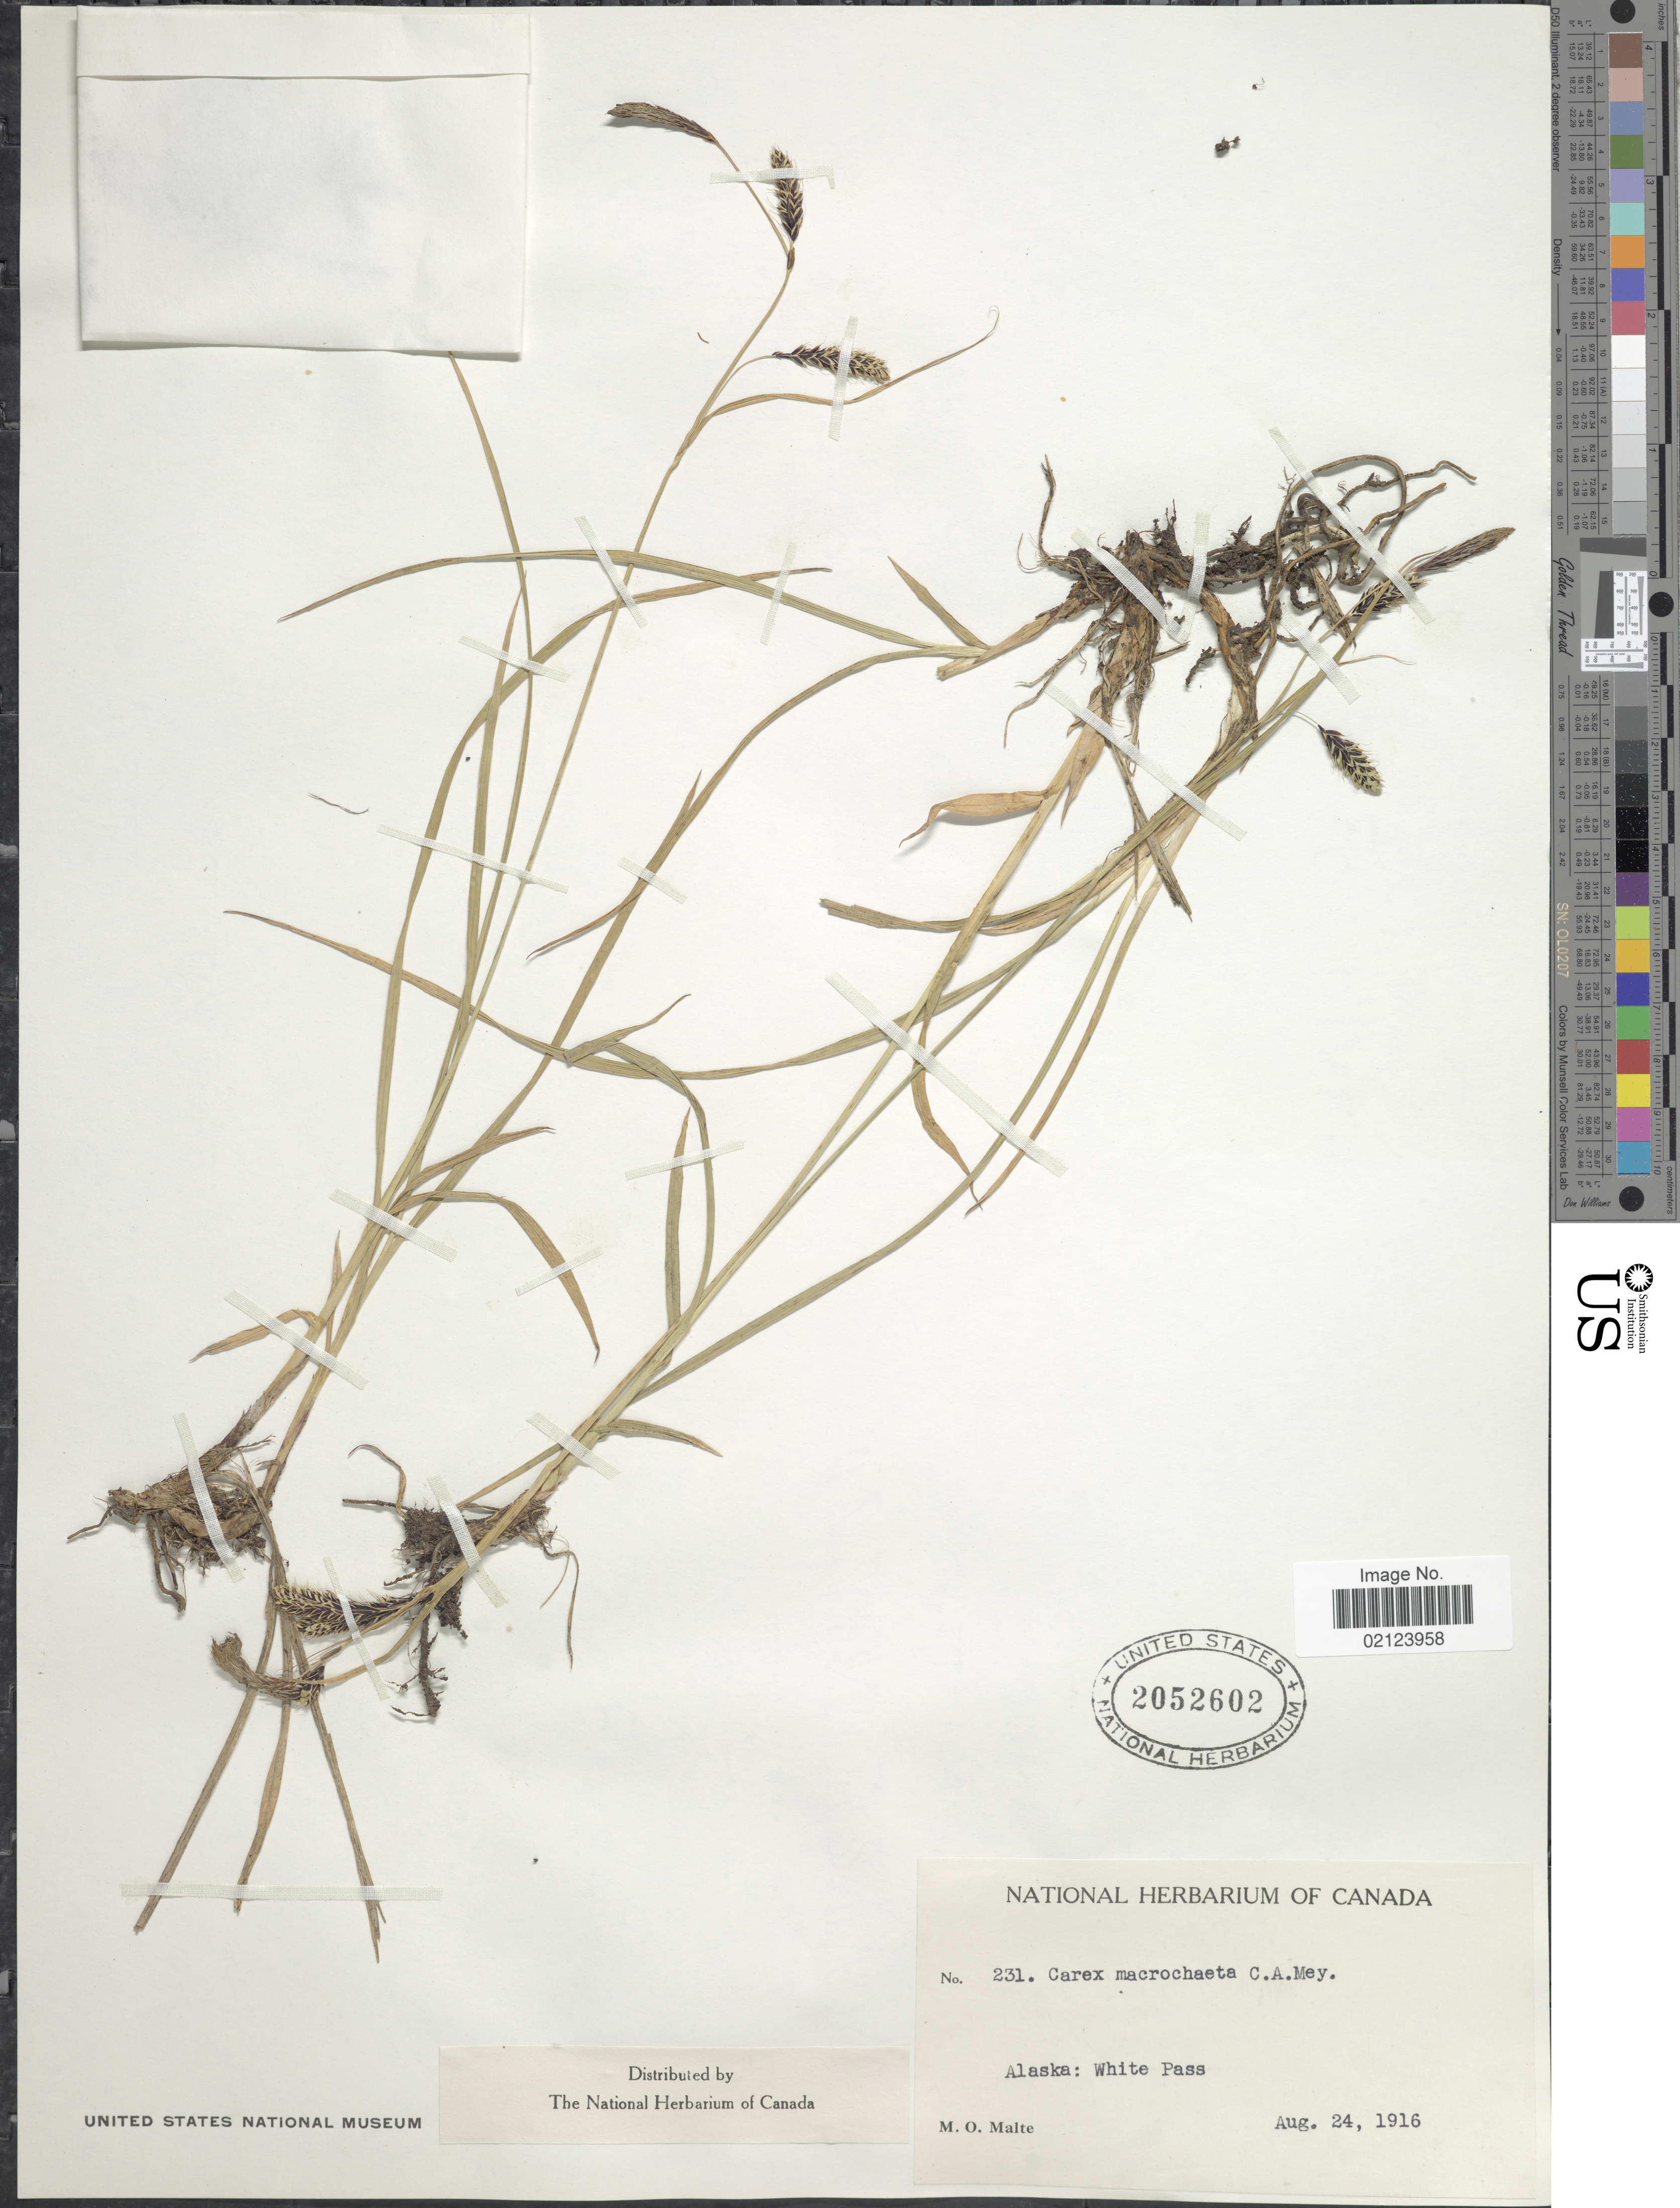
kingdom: Plantae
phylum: Tracheophyta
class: Liliopsida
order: Poales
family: Cyperaceae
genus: Carex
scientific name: Carex macrochaeta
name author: C.A. Mey.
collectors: M. O. Malte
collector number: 231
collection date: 1916-08-24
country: United States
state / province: Alaska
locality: White Pass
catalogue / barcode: US 2052602